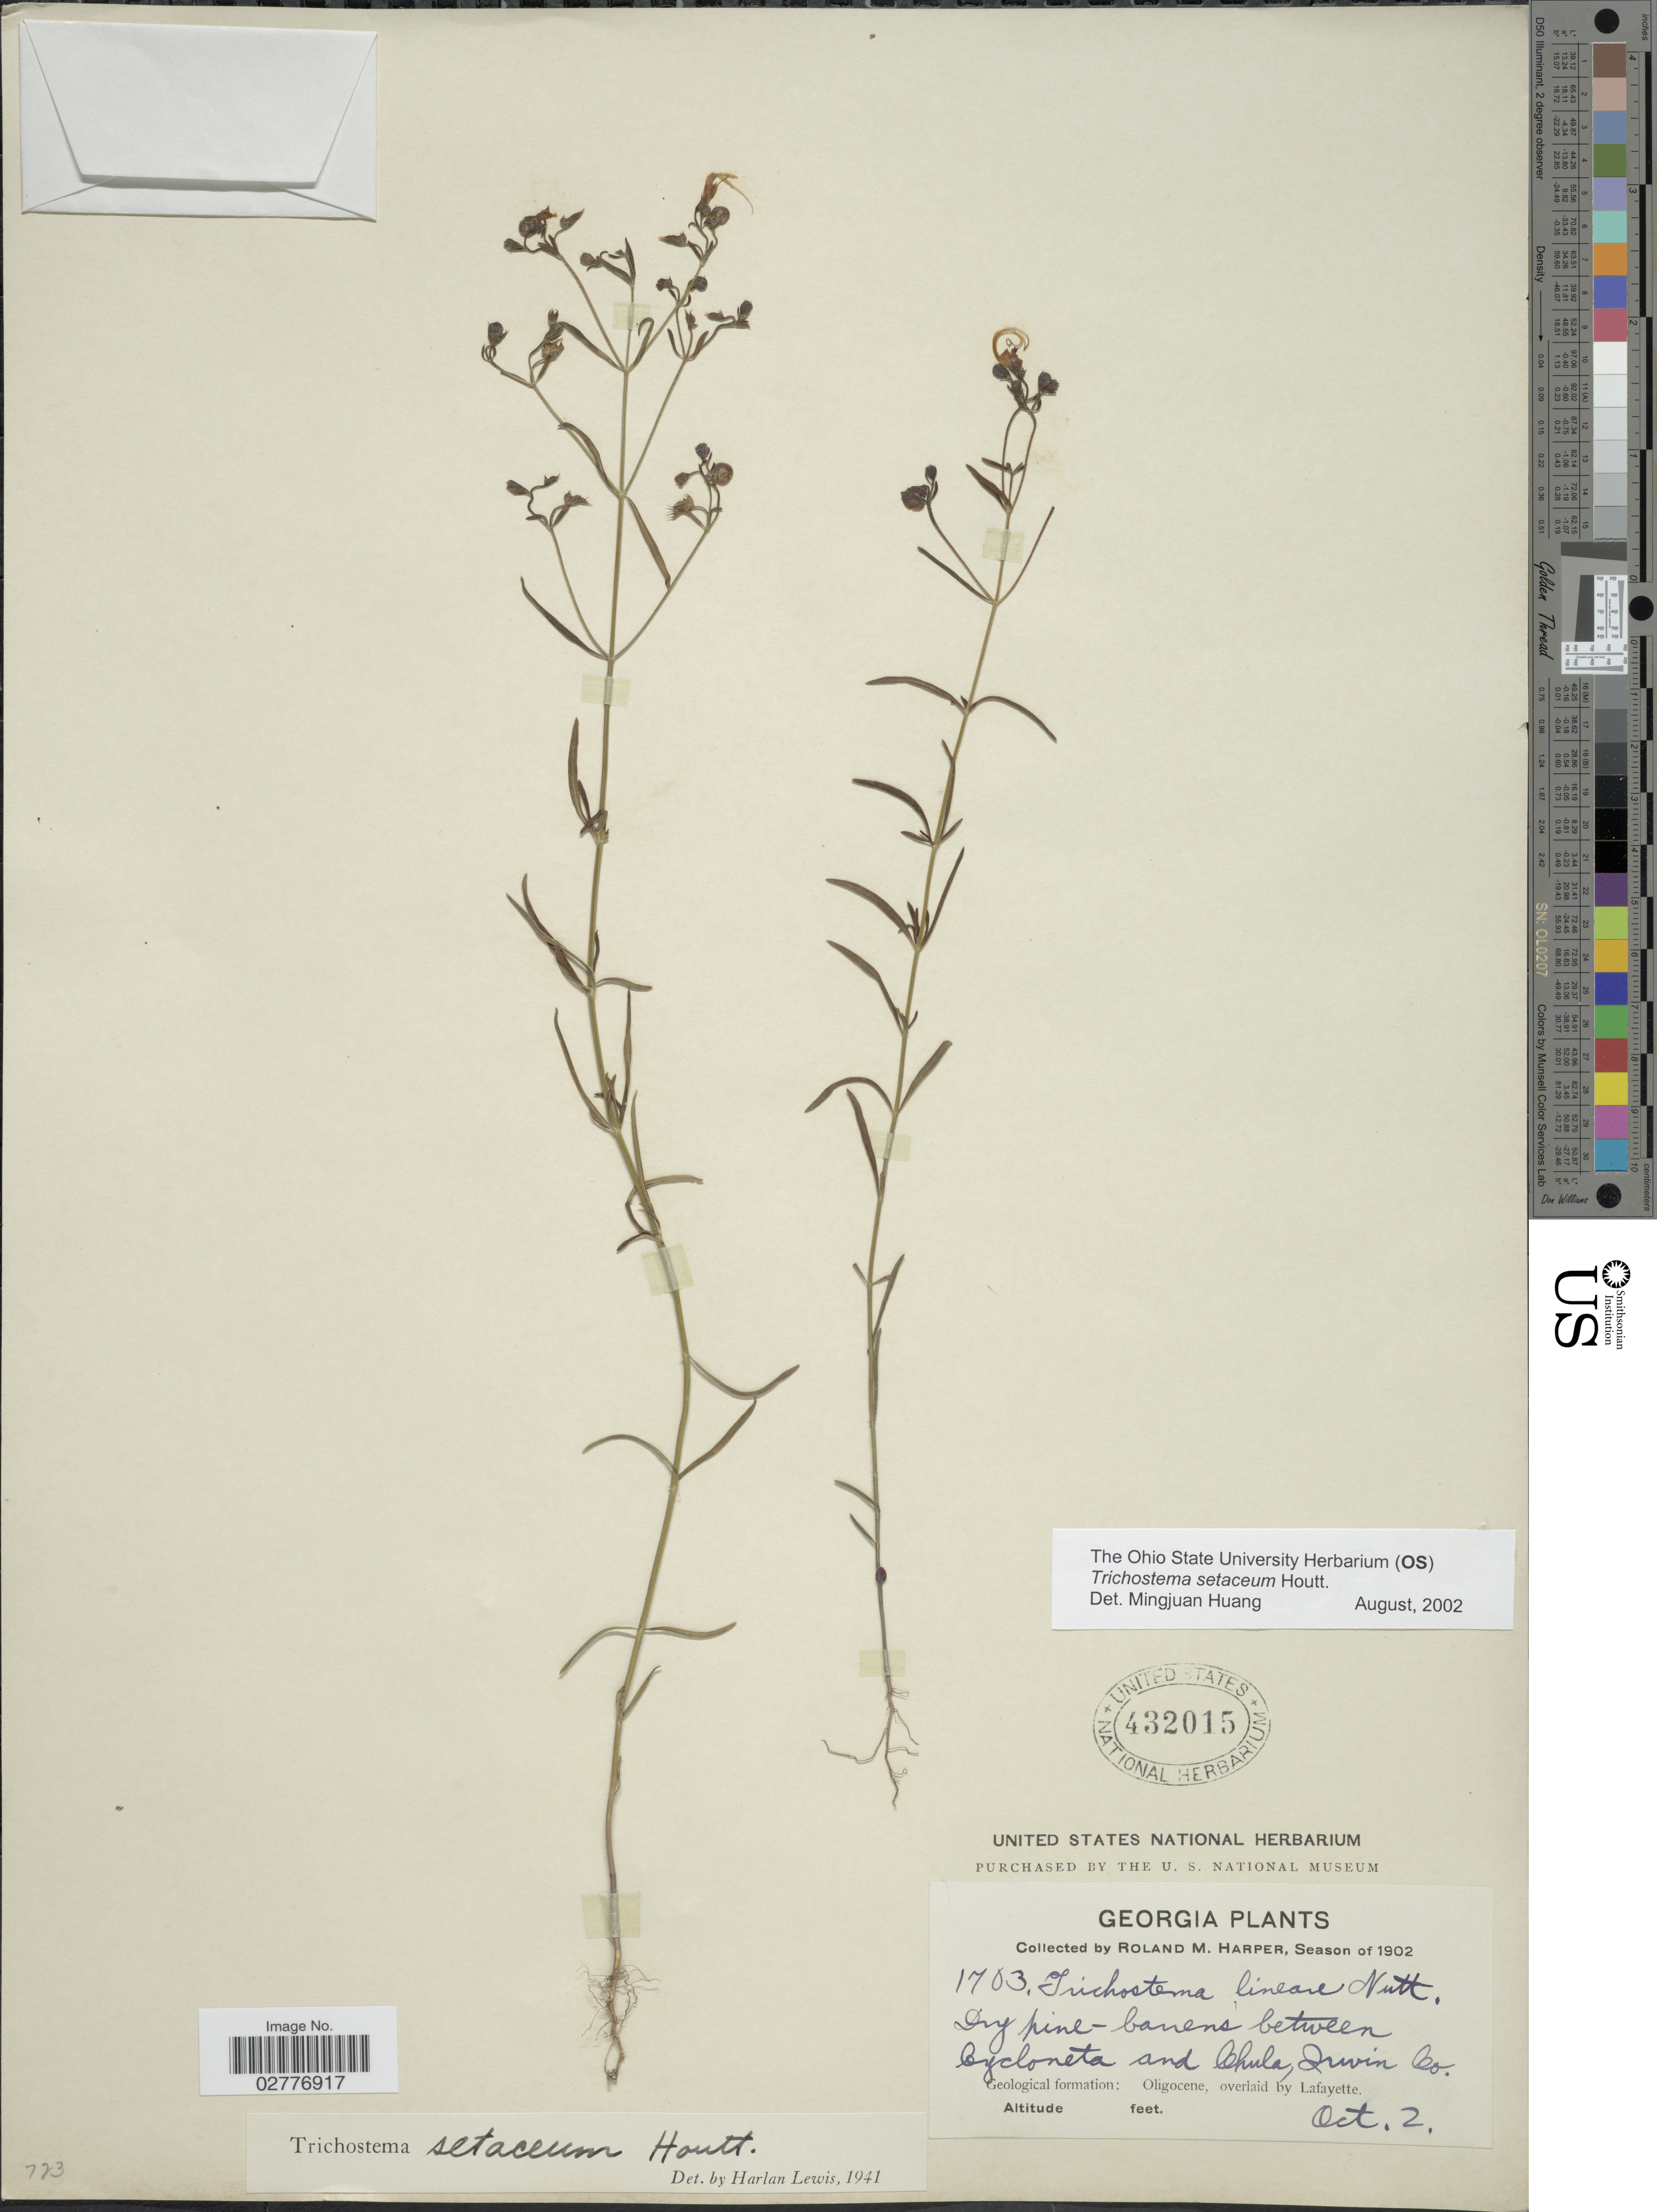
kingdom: Plantae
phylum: Tracheophyta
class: Magnoliopsida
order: Lamiales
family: Lamiaceae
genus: Trichostema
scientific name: Trichostema setaceum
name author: Houtt.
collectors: R. M. Harper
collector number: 1703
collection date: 1902-10-02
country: United States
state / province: Georgia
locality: Dry pine - barrens between Cycloneta and Chula, Irwin Co.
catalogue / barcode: US 432015